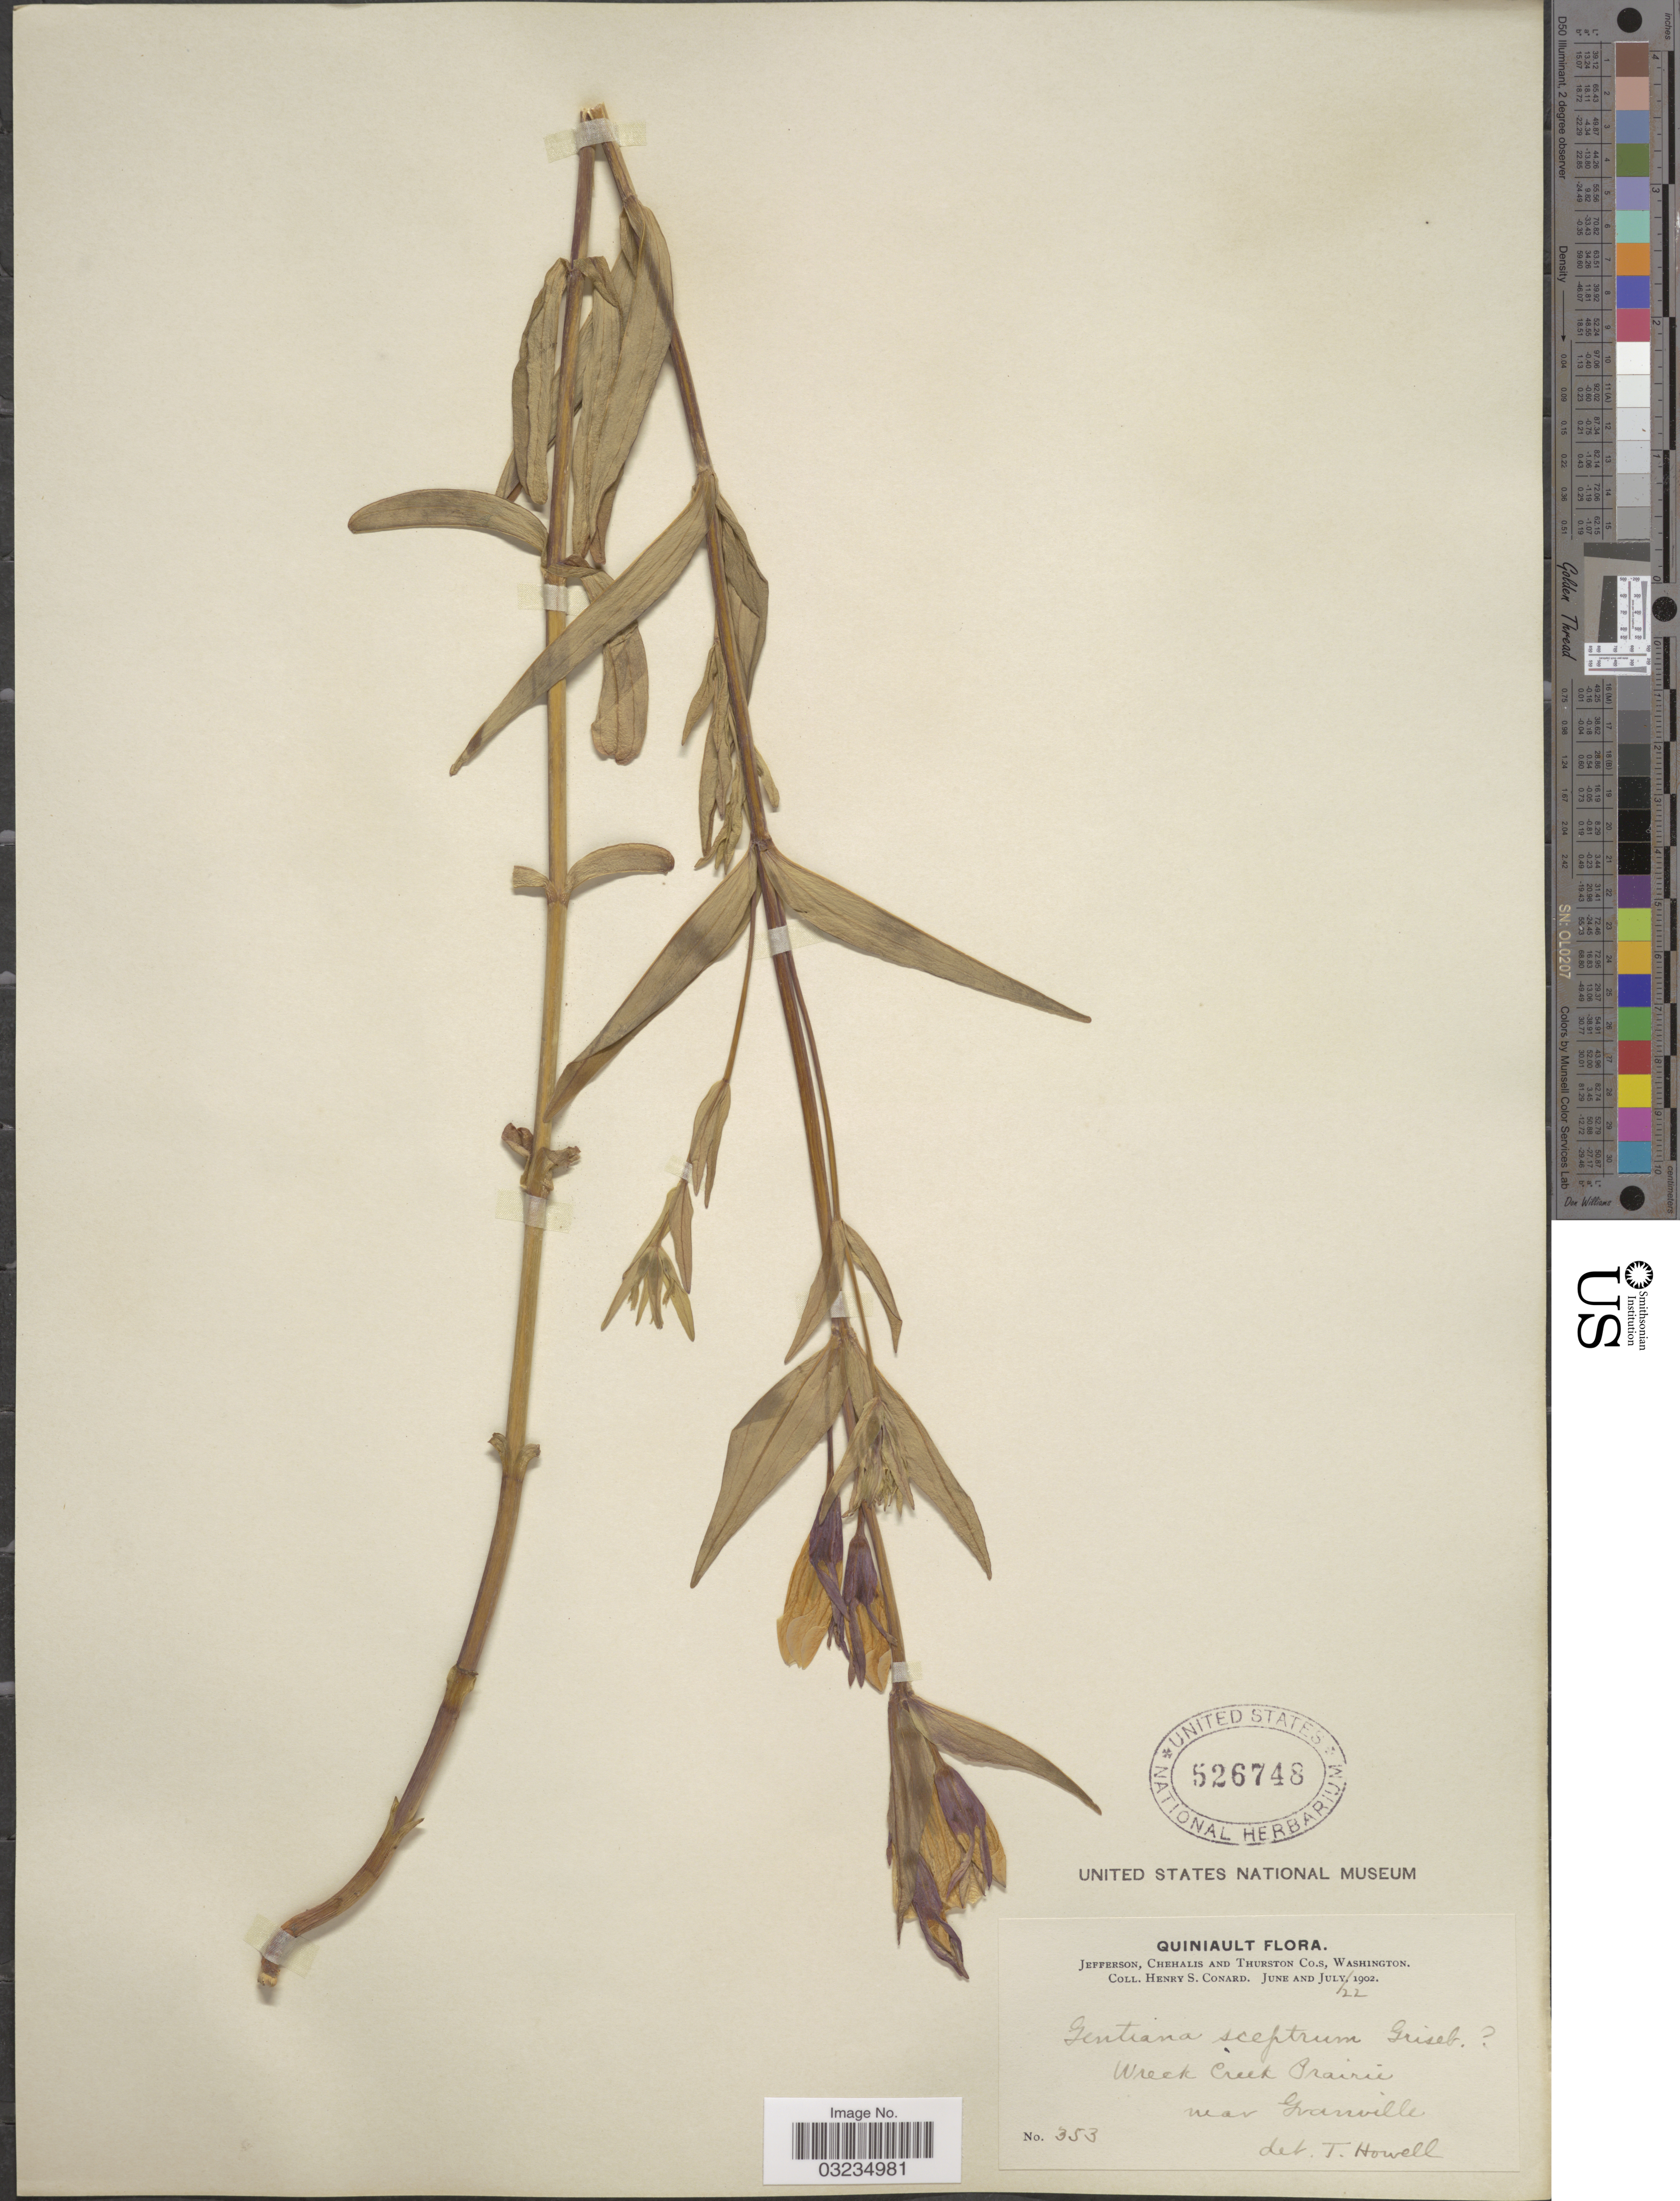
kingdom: Plantae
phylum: Tracheophyta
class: Magnoliopsida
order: Gentianales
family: Gentianaceae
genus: Gentiana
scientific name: Gentiana sceptrum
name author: Griseb.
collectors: H. S. Conard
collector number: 353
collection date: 1902-07-22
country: United States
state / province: Washington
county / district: Thurston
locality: Quiniault. Jefferson, Chehalis and Thurston Co.s, Wreck Creek Prairie near Granville.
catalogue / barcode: US 526748